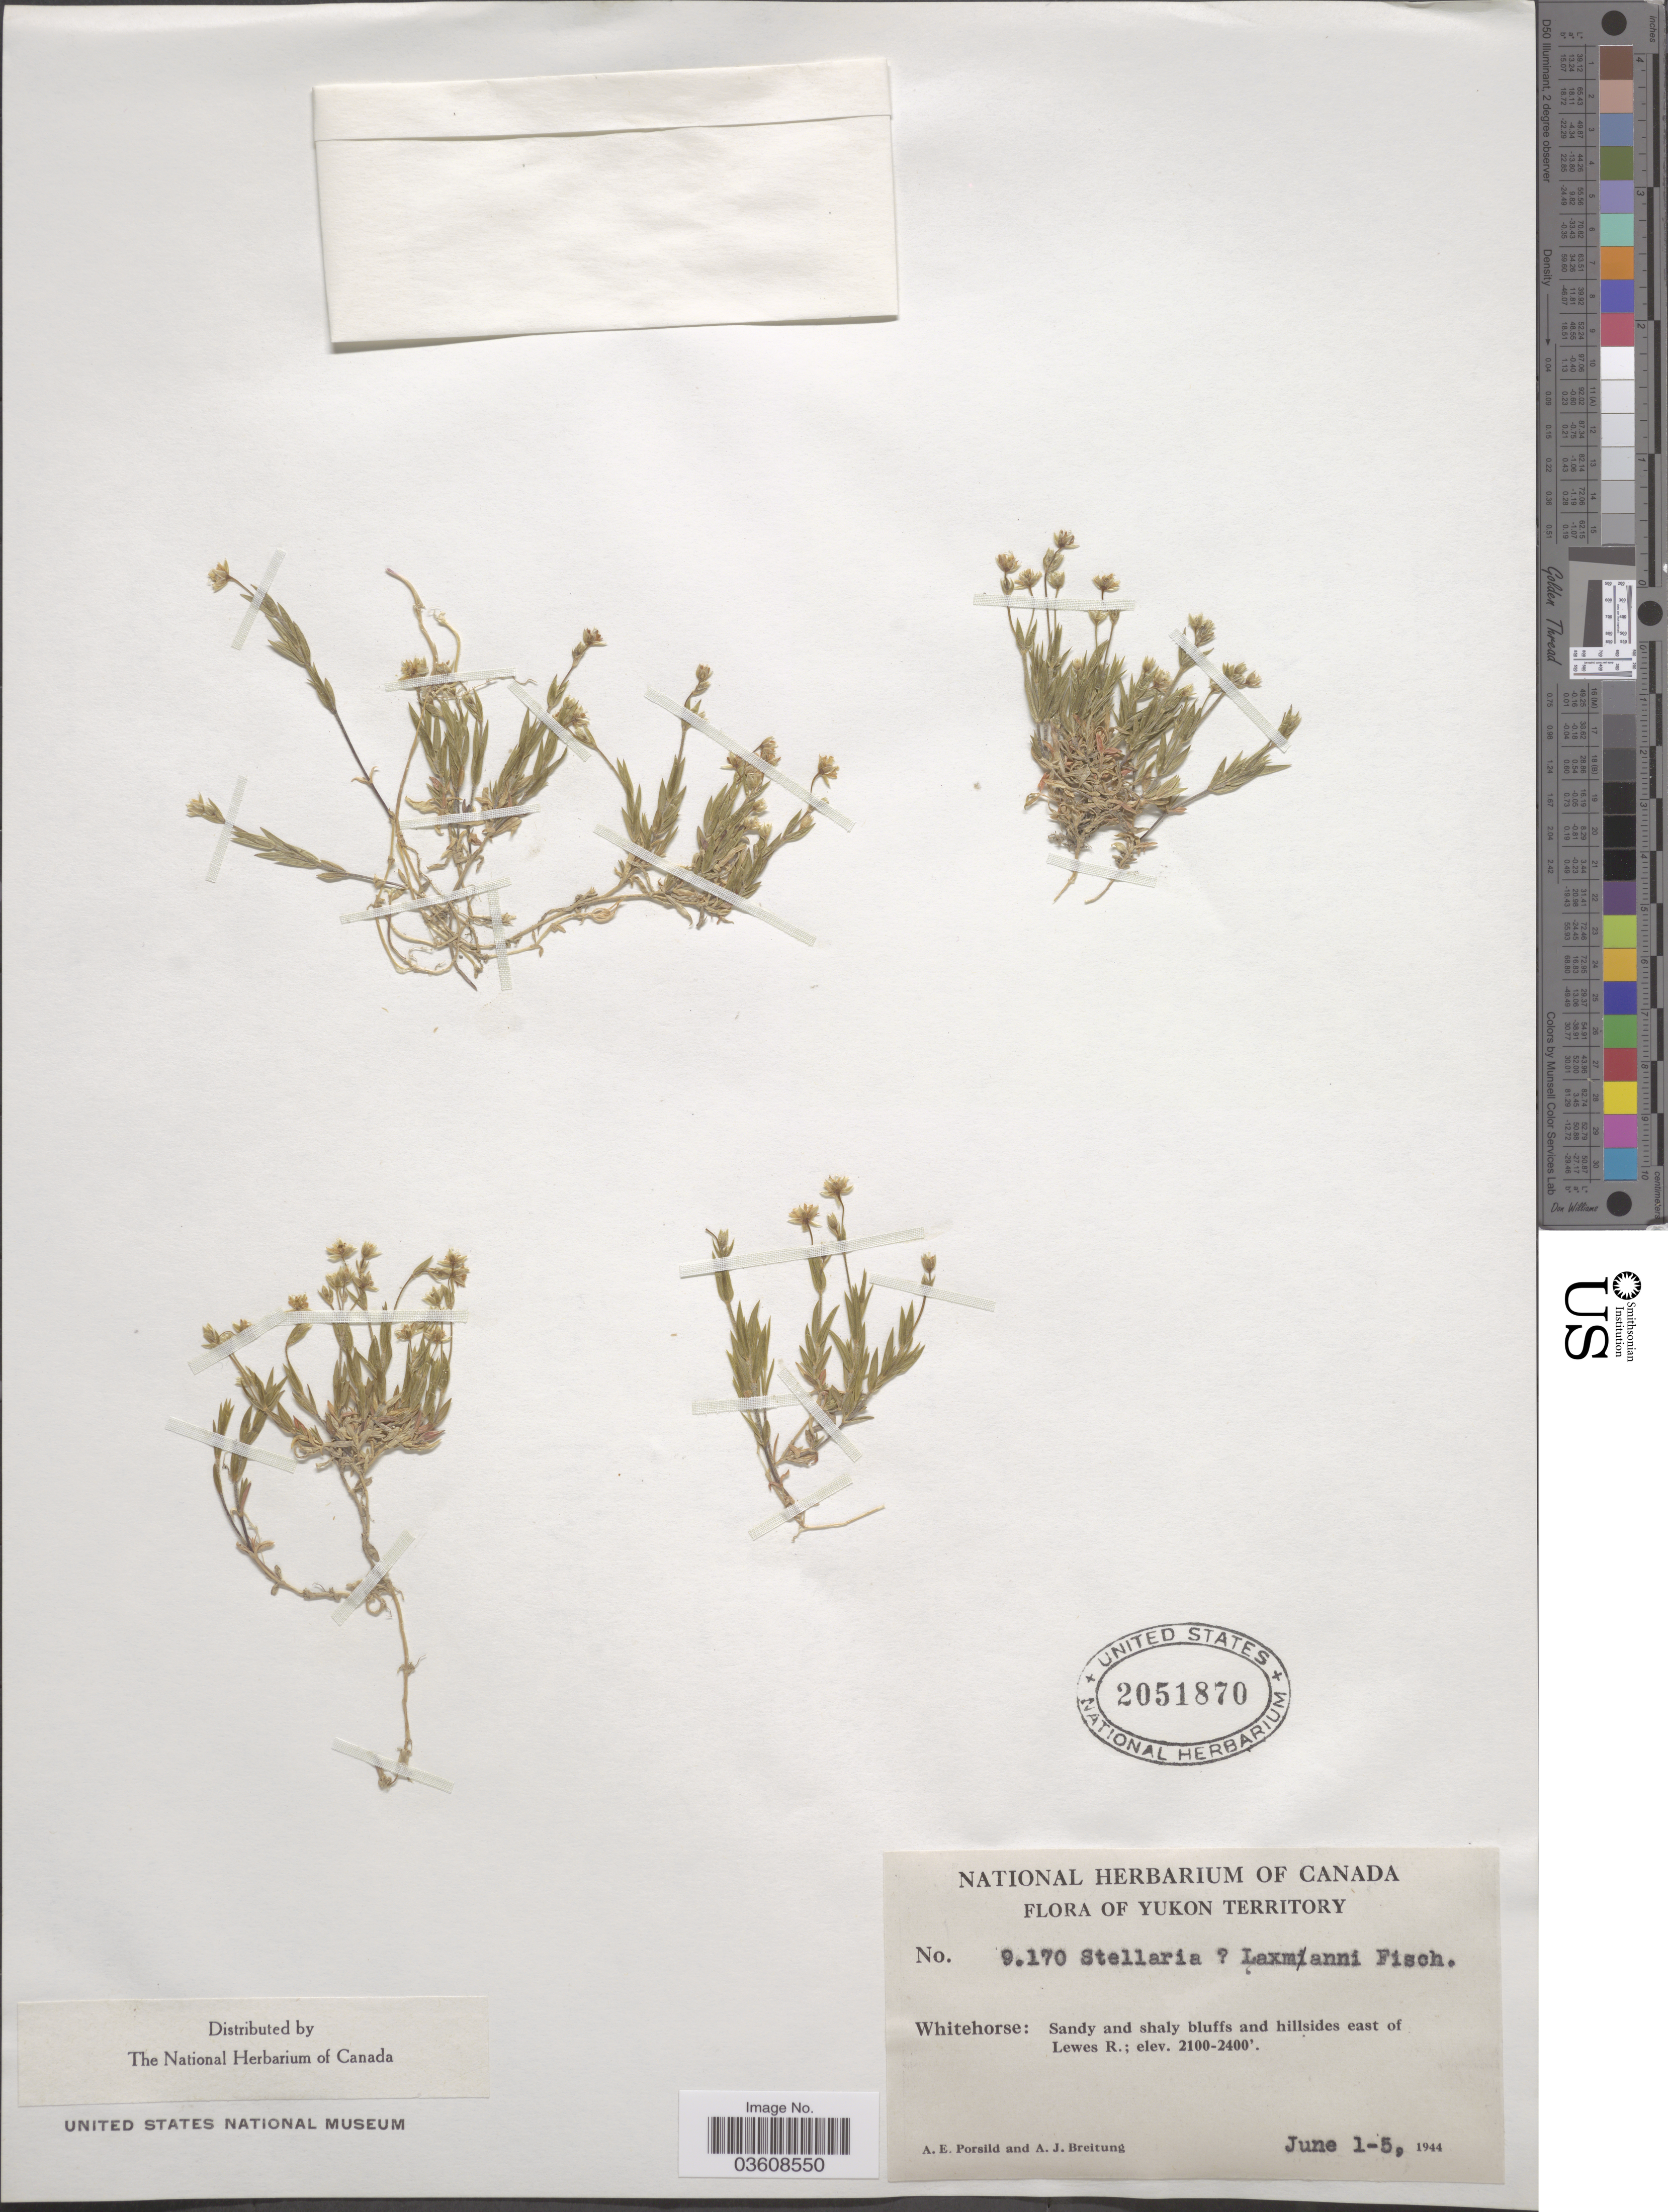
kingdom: Plantae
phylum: Tracheophyta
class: Magnoliopsida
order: Caryophyllales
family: Caryophyllaceae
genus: Stellaria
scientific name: Stellaria laxmannii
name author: Fisch. ex Ser.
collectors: A. E. Porsild & A. Breitung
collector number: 9170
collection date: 1944-06-01/1944-06-05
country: Canada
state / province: Yukon Territory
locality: Whitehorse: Sandy and shaly bluffs and hillsides east of Lewes R.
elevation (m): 640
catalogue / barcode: US 2051870